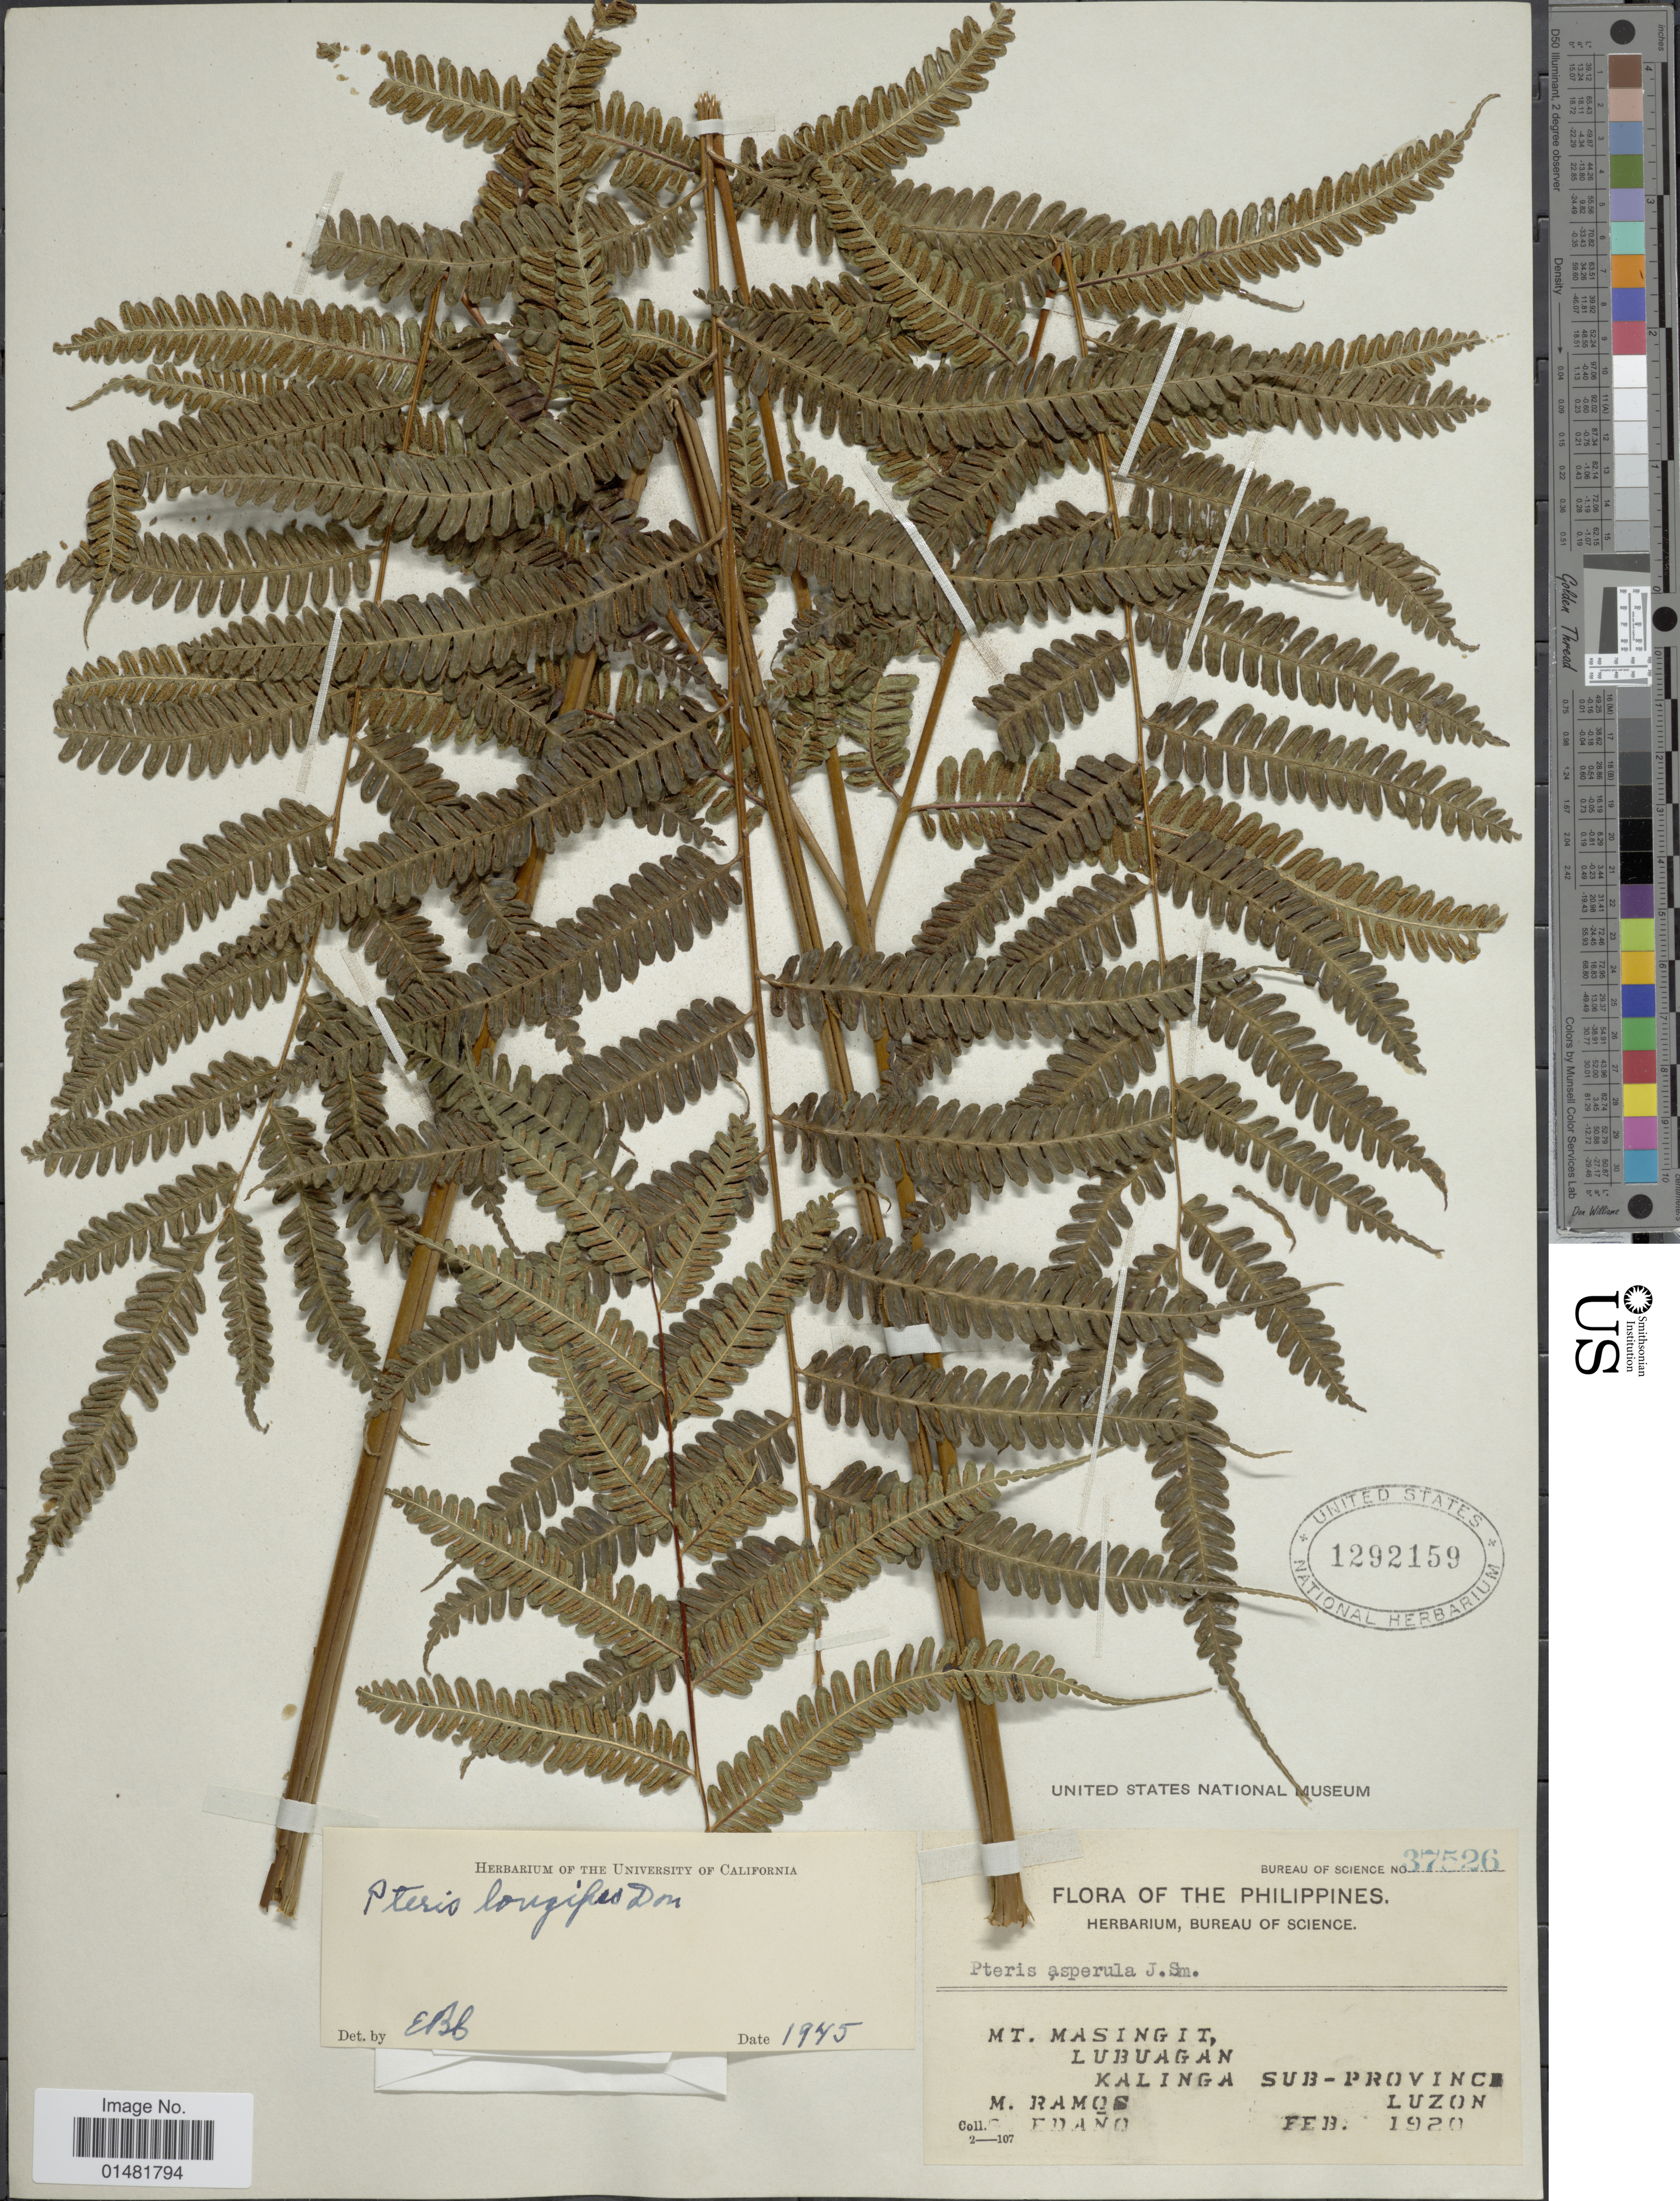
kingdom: Plantae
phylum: Tracheophyta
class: Polypodiopsida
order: Polypodiales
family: Pteridaceae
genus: Pteris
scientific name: Pteris longipes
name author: D. Don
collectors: M. Ramos & G. Edaño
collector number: Bureau of Science 37526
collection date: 1920-02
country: Philippines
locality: Mt. Masingit, Lubuagan, Kalinga Sub-province, Luzon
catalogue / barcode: US 1292159